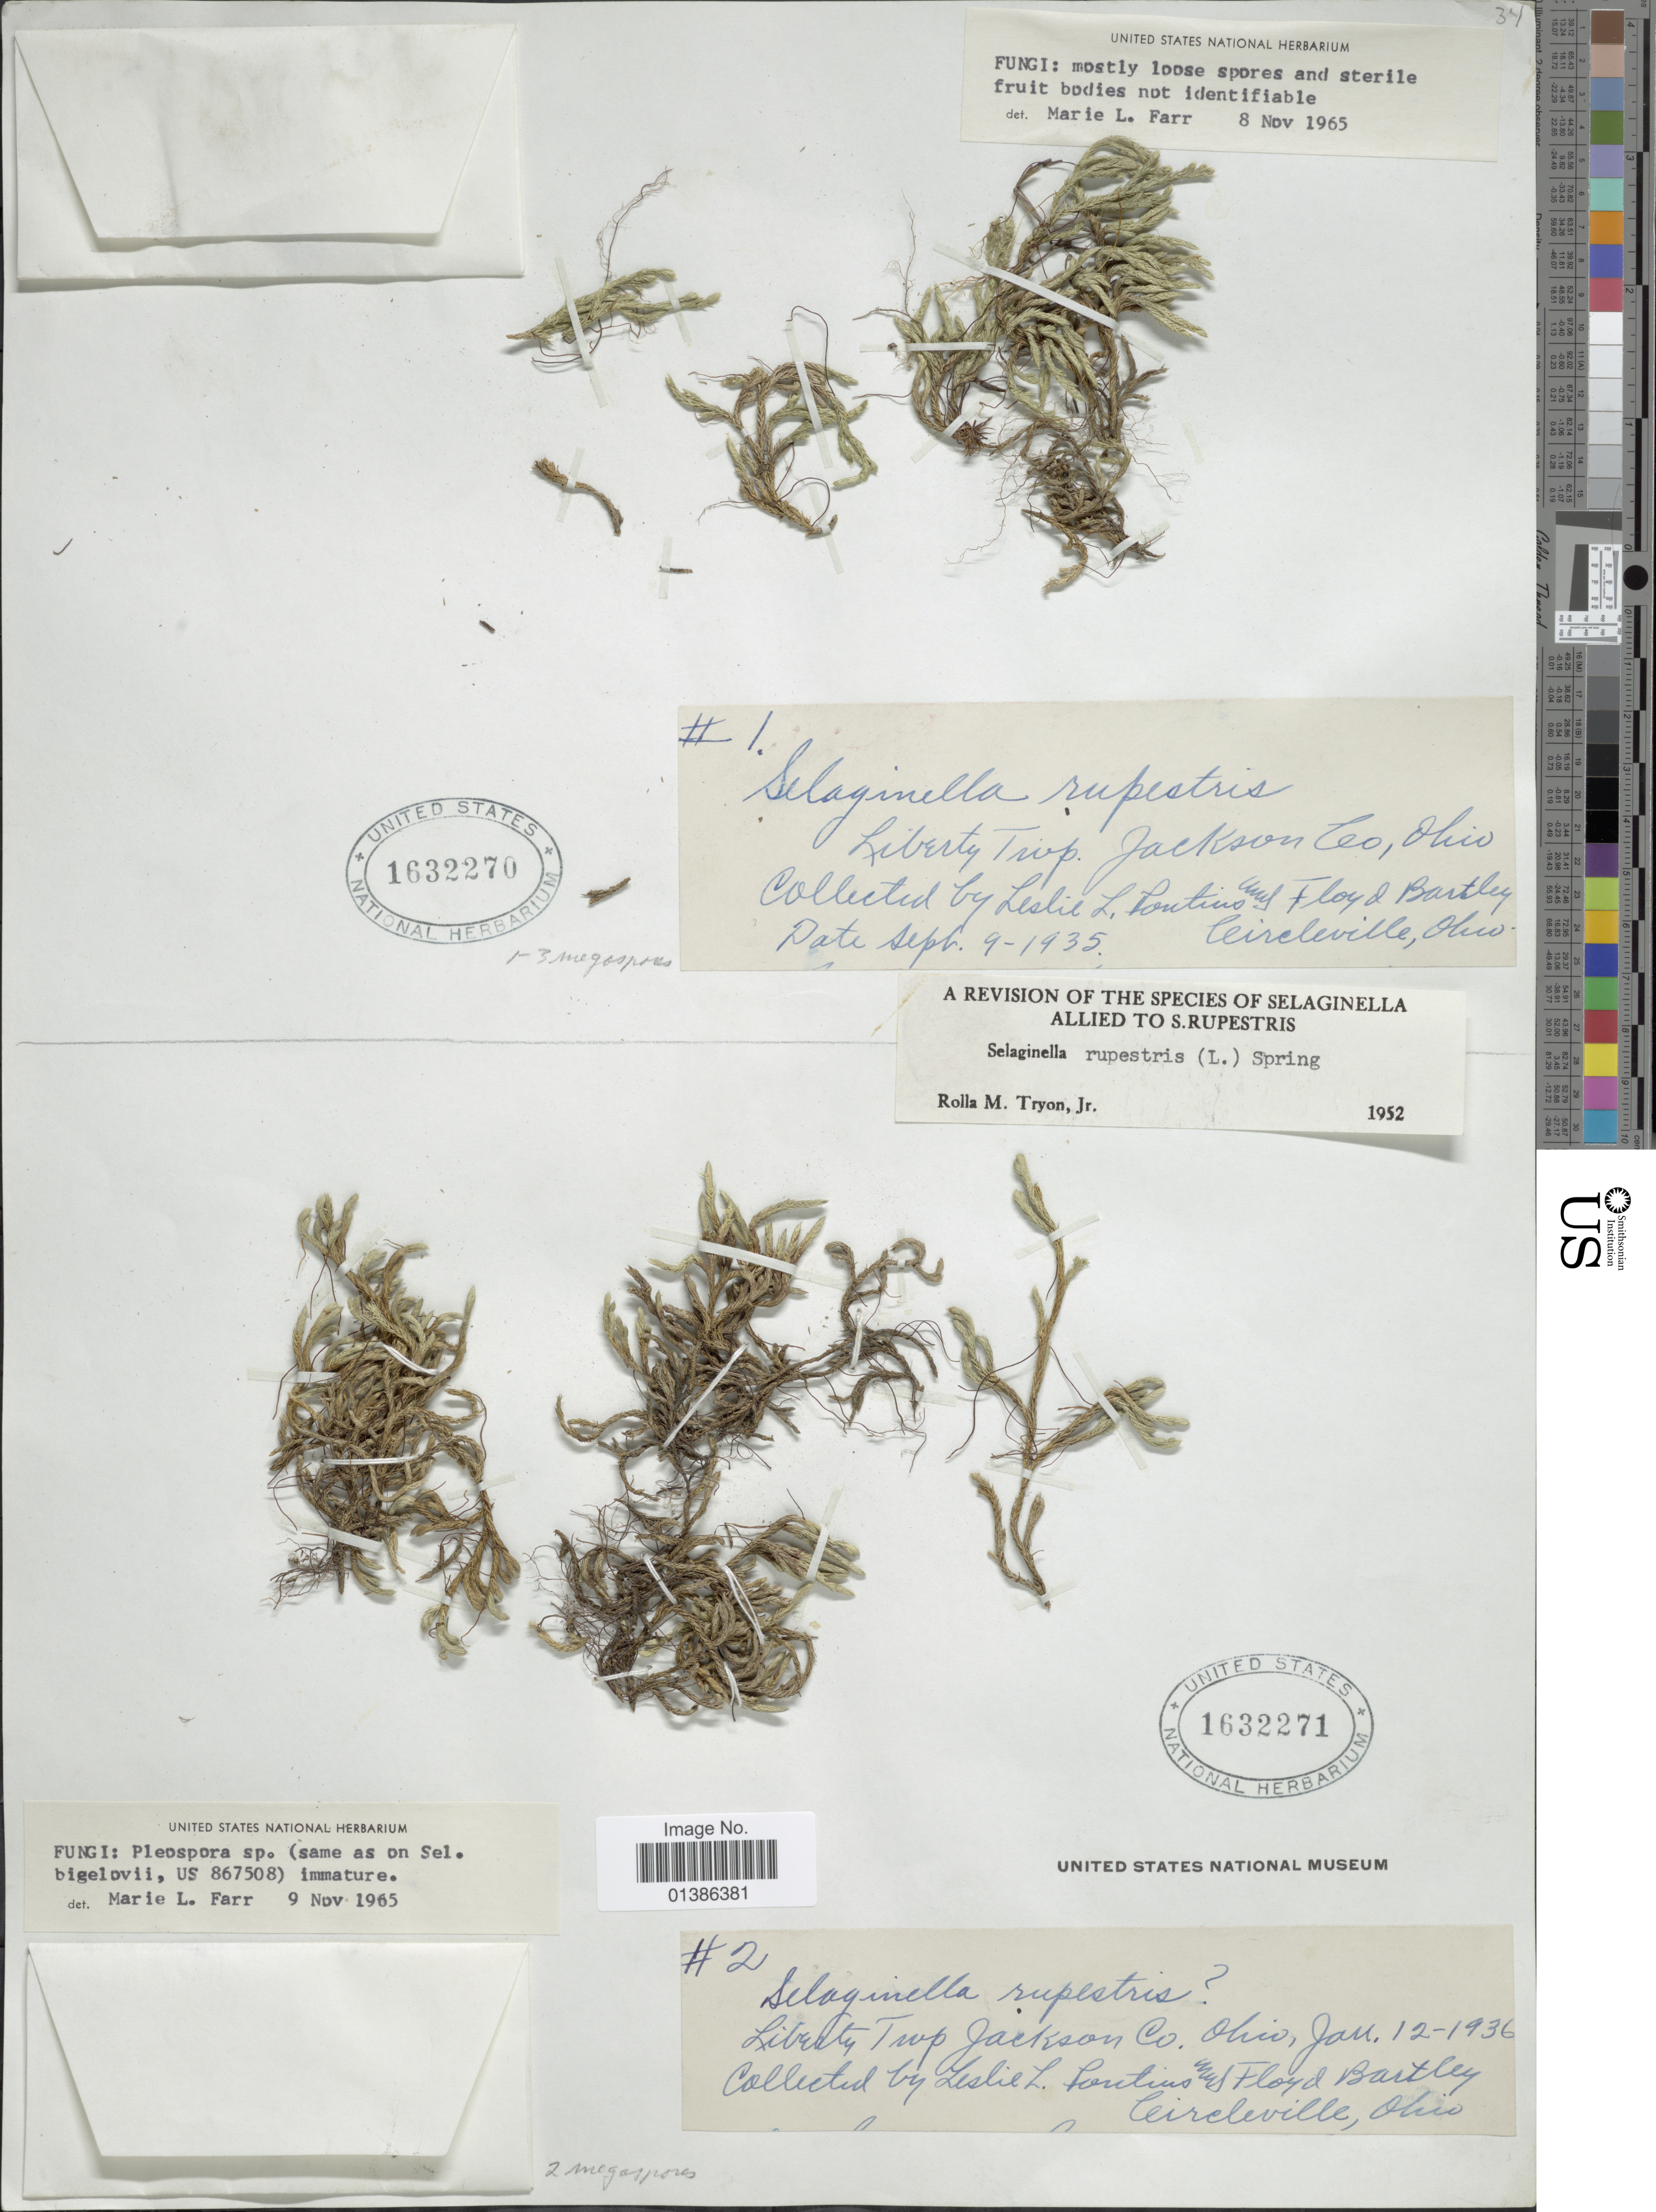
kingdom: Plantae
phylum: Tracheophyta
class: Lycopodiopsida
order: Selaginellales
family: Selaginellaceae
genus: Selaginella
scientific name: Selaginella rupestris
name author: (L.) Spring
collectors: L. Pontius & F. Bartley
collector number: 1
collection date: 1935-09-09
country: United States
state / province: Ohio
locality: Liberty Twp. Jackson Co.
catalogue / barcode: US 1632270-2